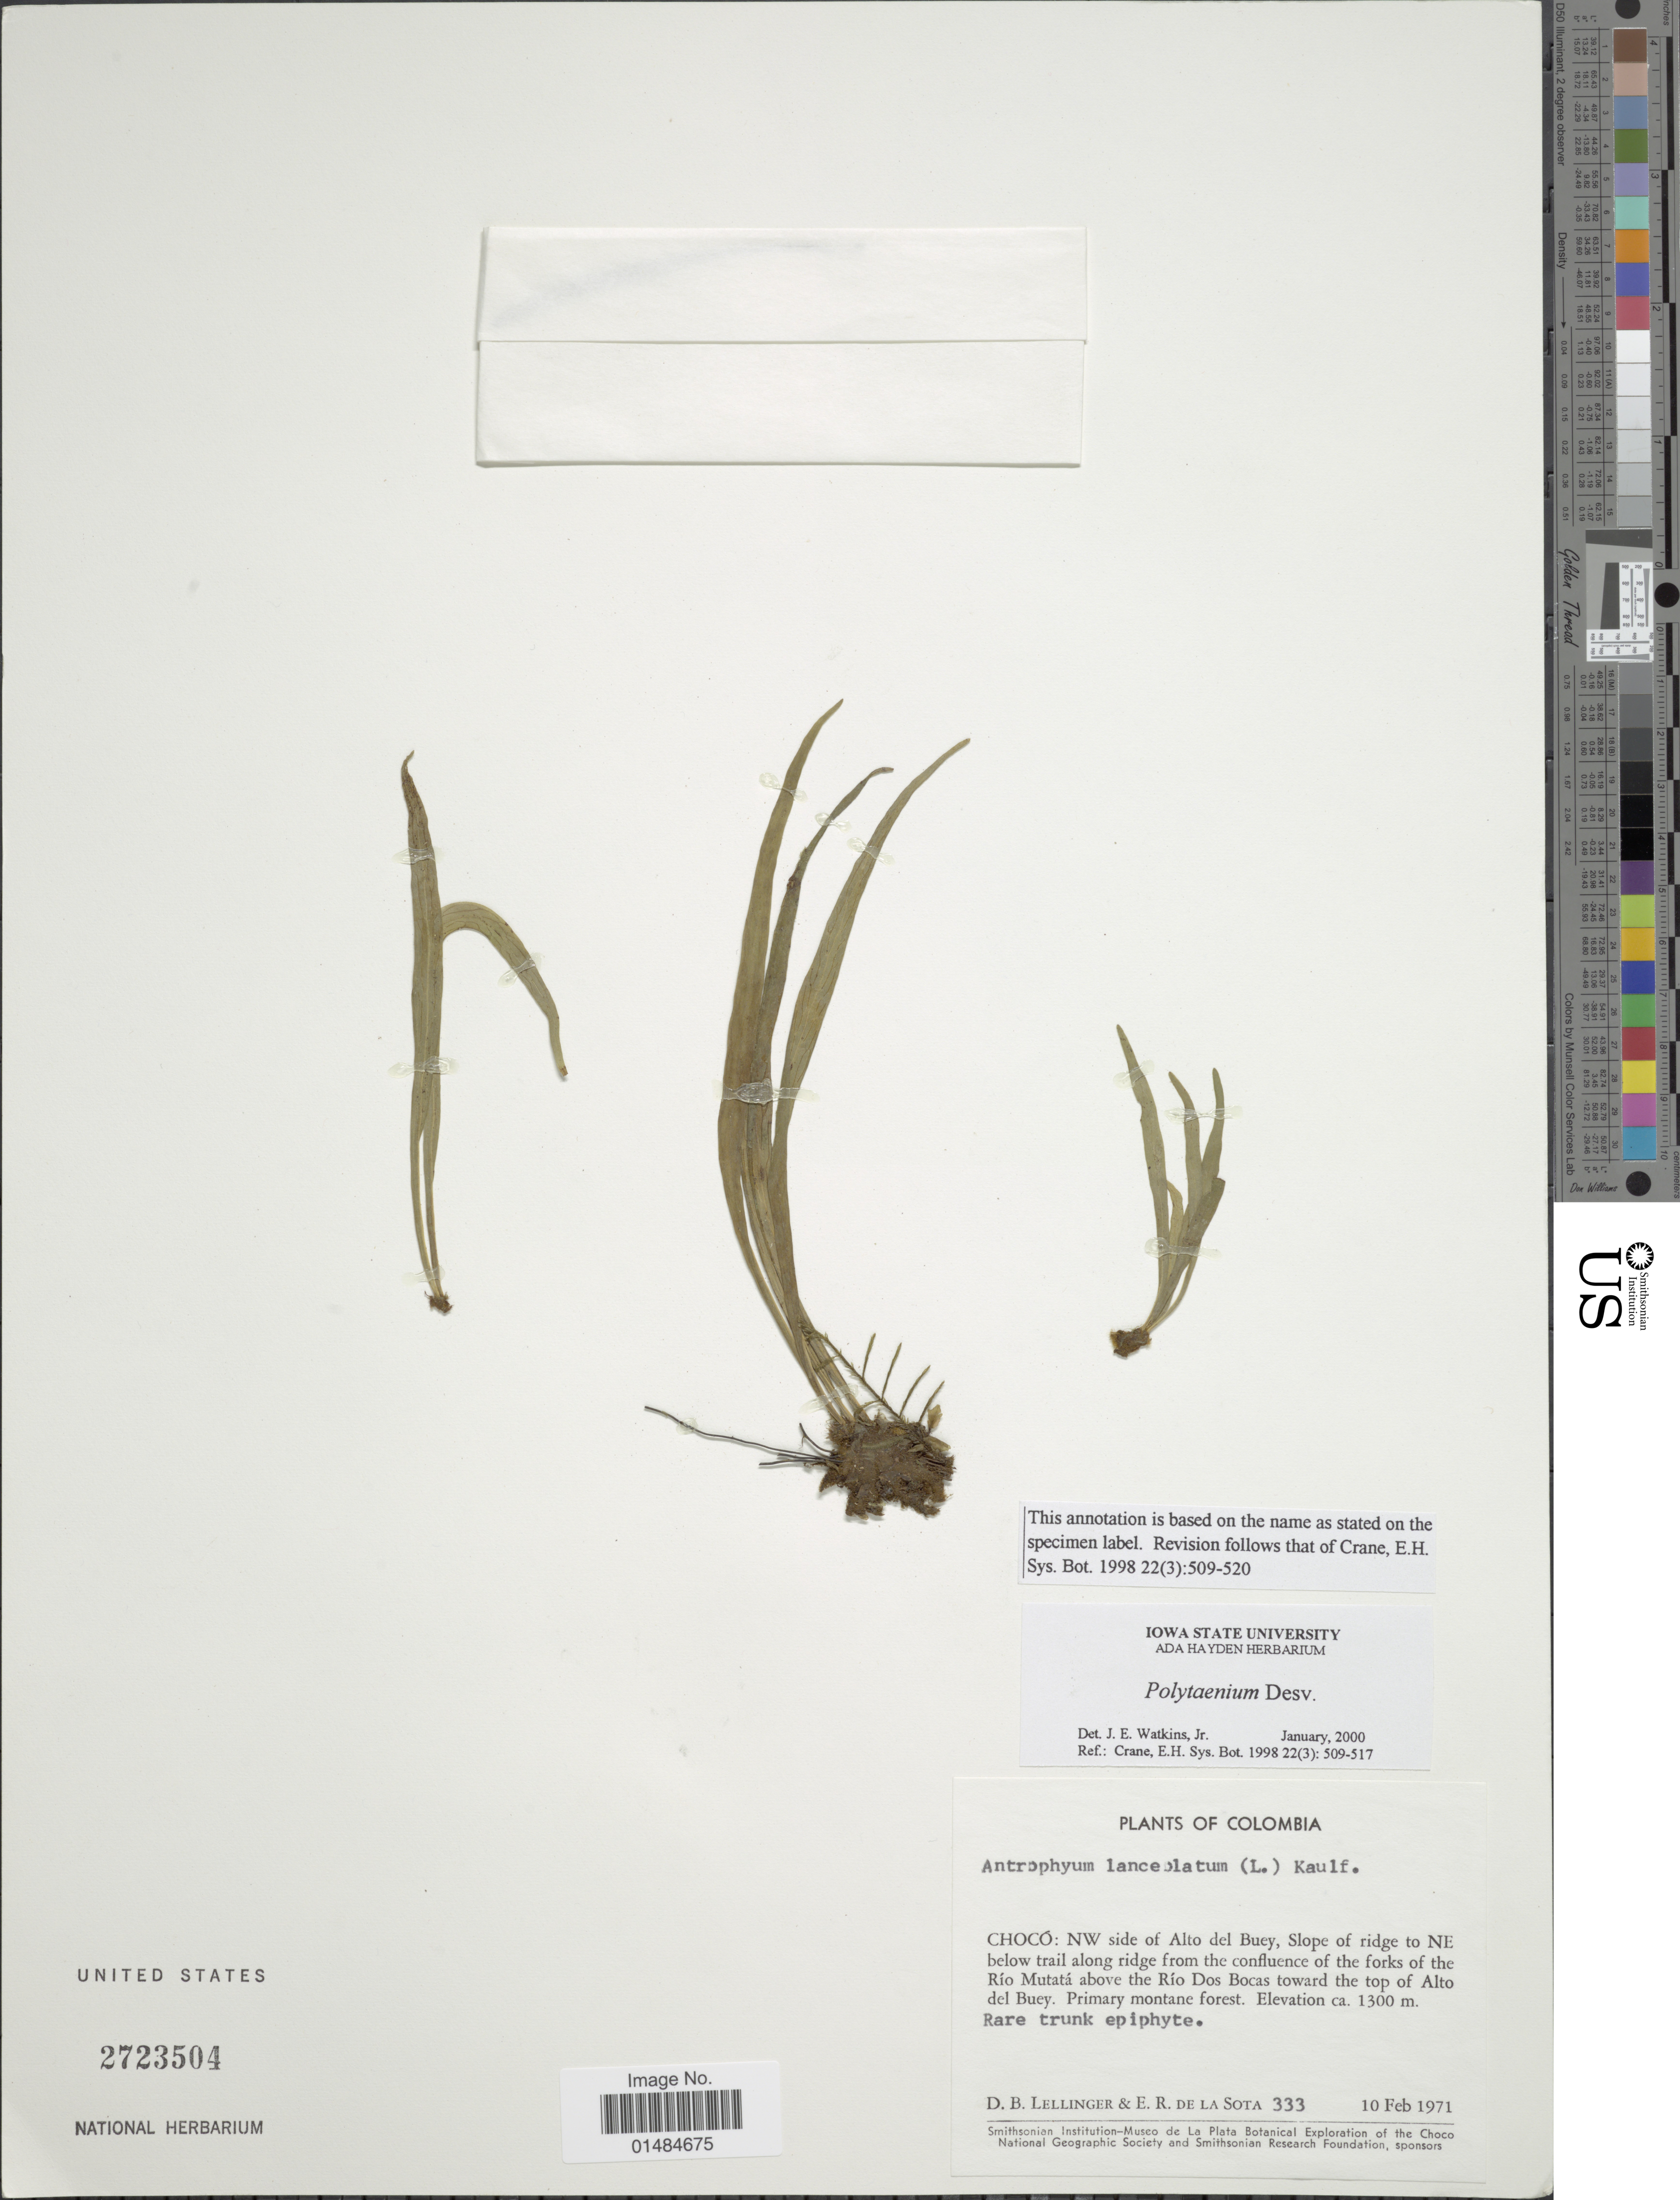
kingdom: Plantae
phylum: Tracheophyta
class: Polypodiopsida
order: Polypodiales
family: Pteridaceae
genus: Polytaenium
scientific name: Polytaenium lanceolatum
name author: (L.) Desv.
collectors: D. B. Lellinger & E. R. de la Sota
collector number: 333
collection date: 1971-02-10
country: Colombia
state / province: Chocó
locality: NW side of Alto del Buey, Slope of ridge to NE below trail along ridge from the confluence of the forks of the Río Mutatá above the Río Dos Bocas toward top of Alto de Buey.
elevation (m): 1300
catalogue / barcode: US 2723504